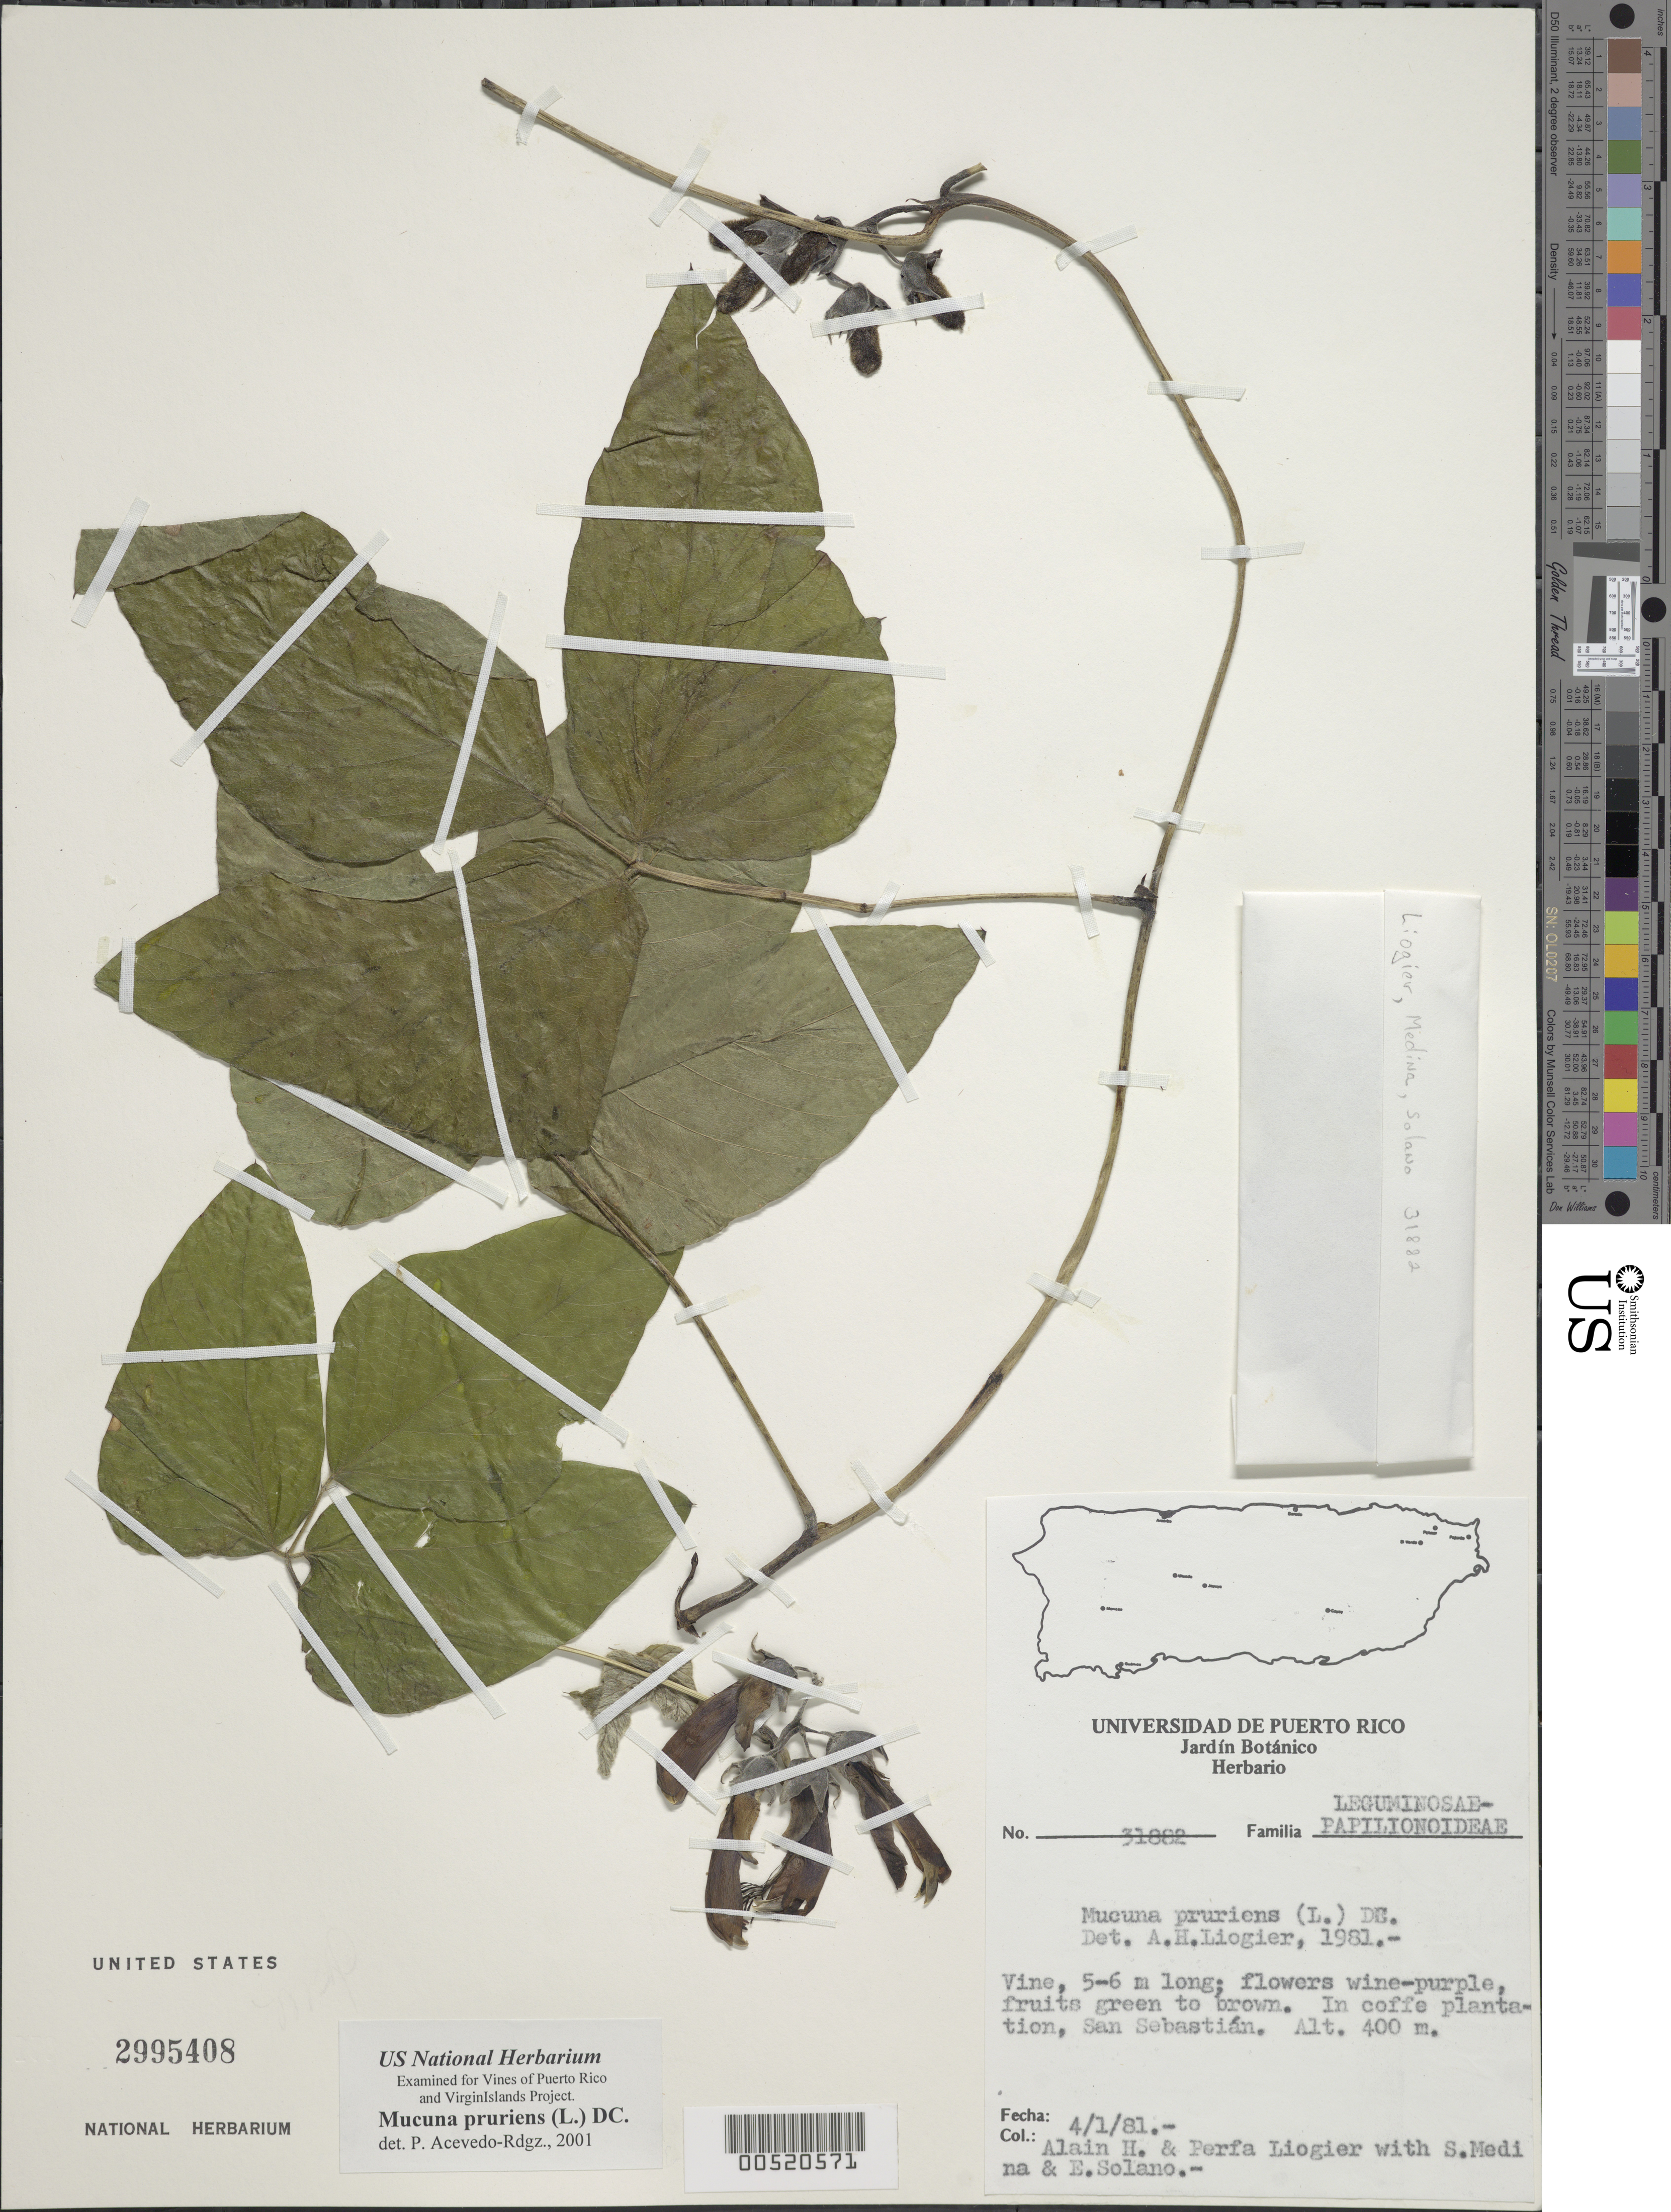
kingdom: Plantae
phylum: Tracheophyta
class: Magnoliopsida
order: Fabales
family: Fabaceae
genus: Mucuna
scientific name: Mucuna pruriens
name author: (L.) DC.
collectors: A. H. Liogier, M. P. Liogier, S. Medina & E. Solano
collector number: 31882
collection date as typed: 04 Jan 1981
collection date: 1981-01-04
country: Puerto Rico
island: Greater Antilles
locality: San Sebastian. In coffee plantation alt. 400m.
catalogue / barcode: US 2995408